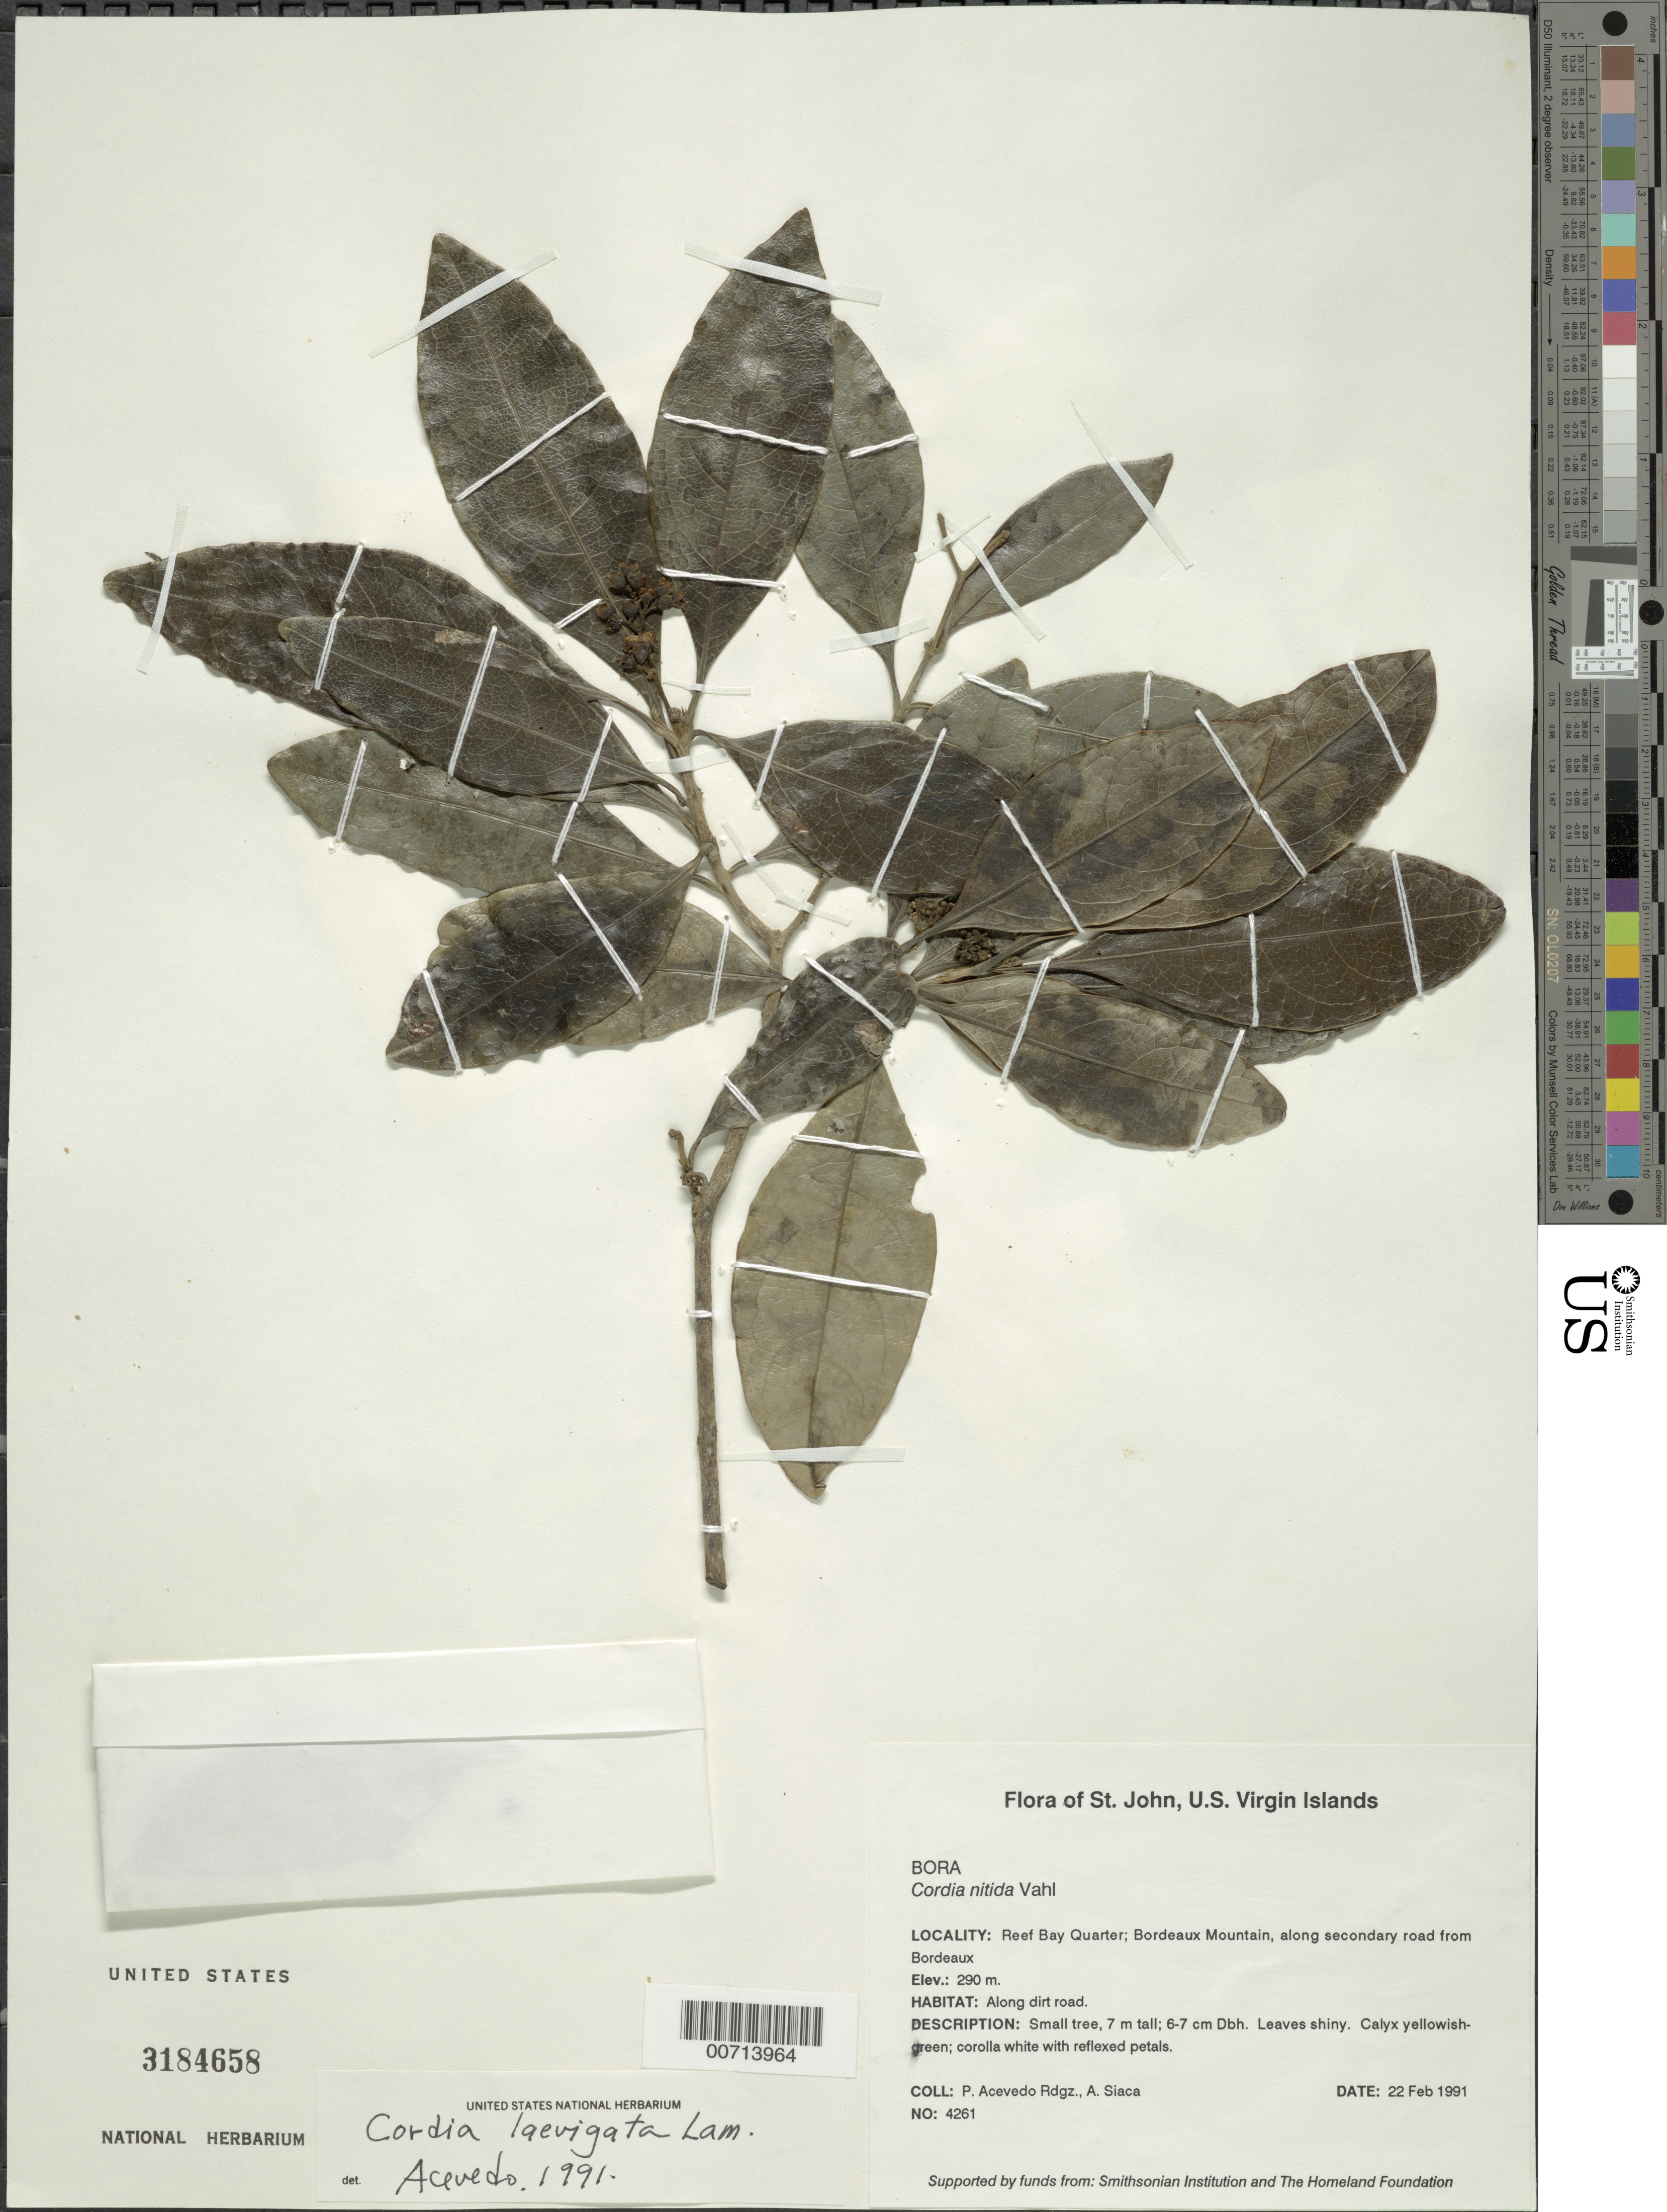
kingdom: Plantae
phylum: Tracheophyta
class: Magnoliopsida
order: Boraginales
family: Cordiaceae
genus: Cordia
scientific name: Cordia laevigata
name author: Lam.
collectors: P. Acevedo-Rodr. & A. Siaca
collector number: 4261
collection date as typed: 22 Feb 1991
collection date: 1991-02-22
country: U.S. Virgin Islands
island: St. John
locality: Reef Bay Quarter; Bordeaux Mountain, along secondary road from Bordeaux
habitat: Along dirt road.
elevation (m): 290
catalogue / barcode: US 3184658